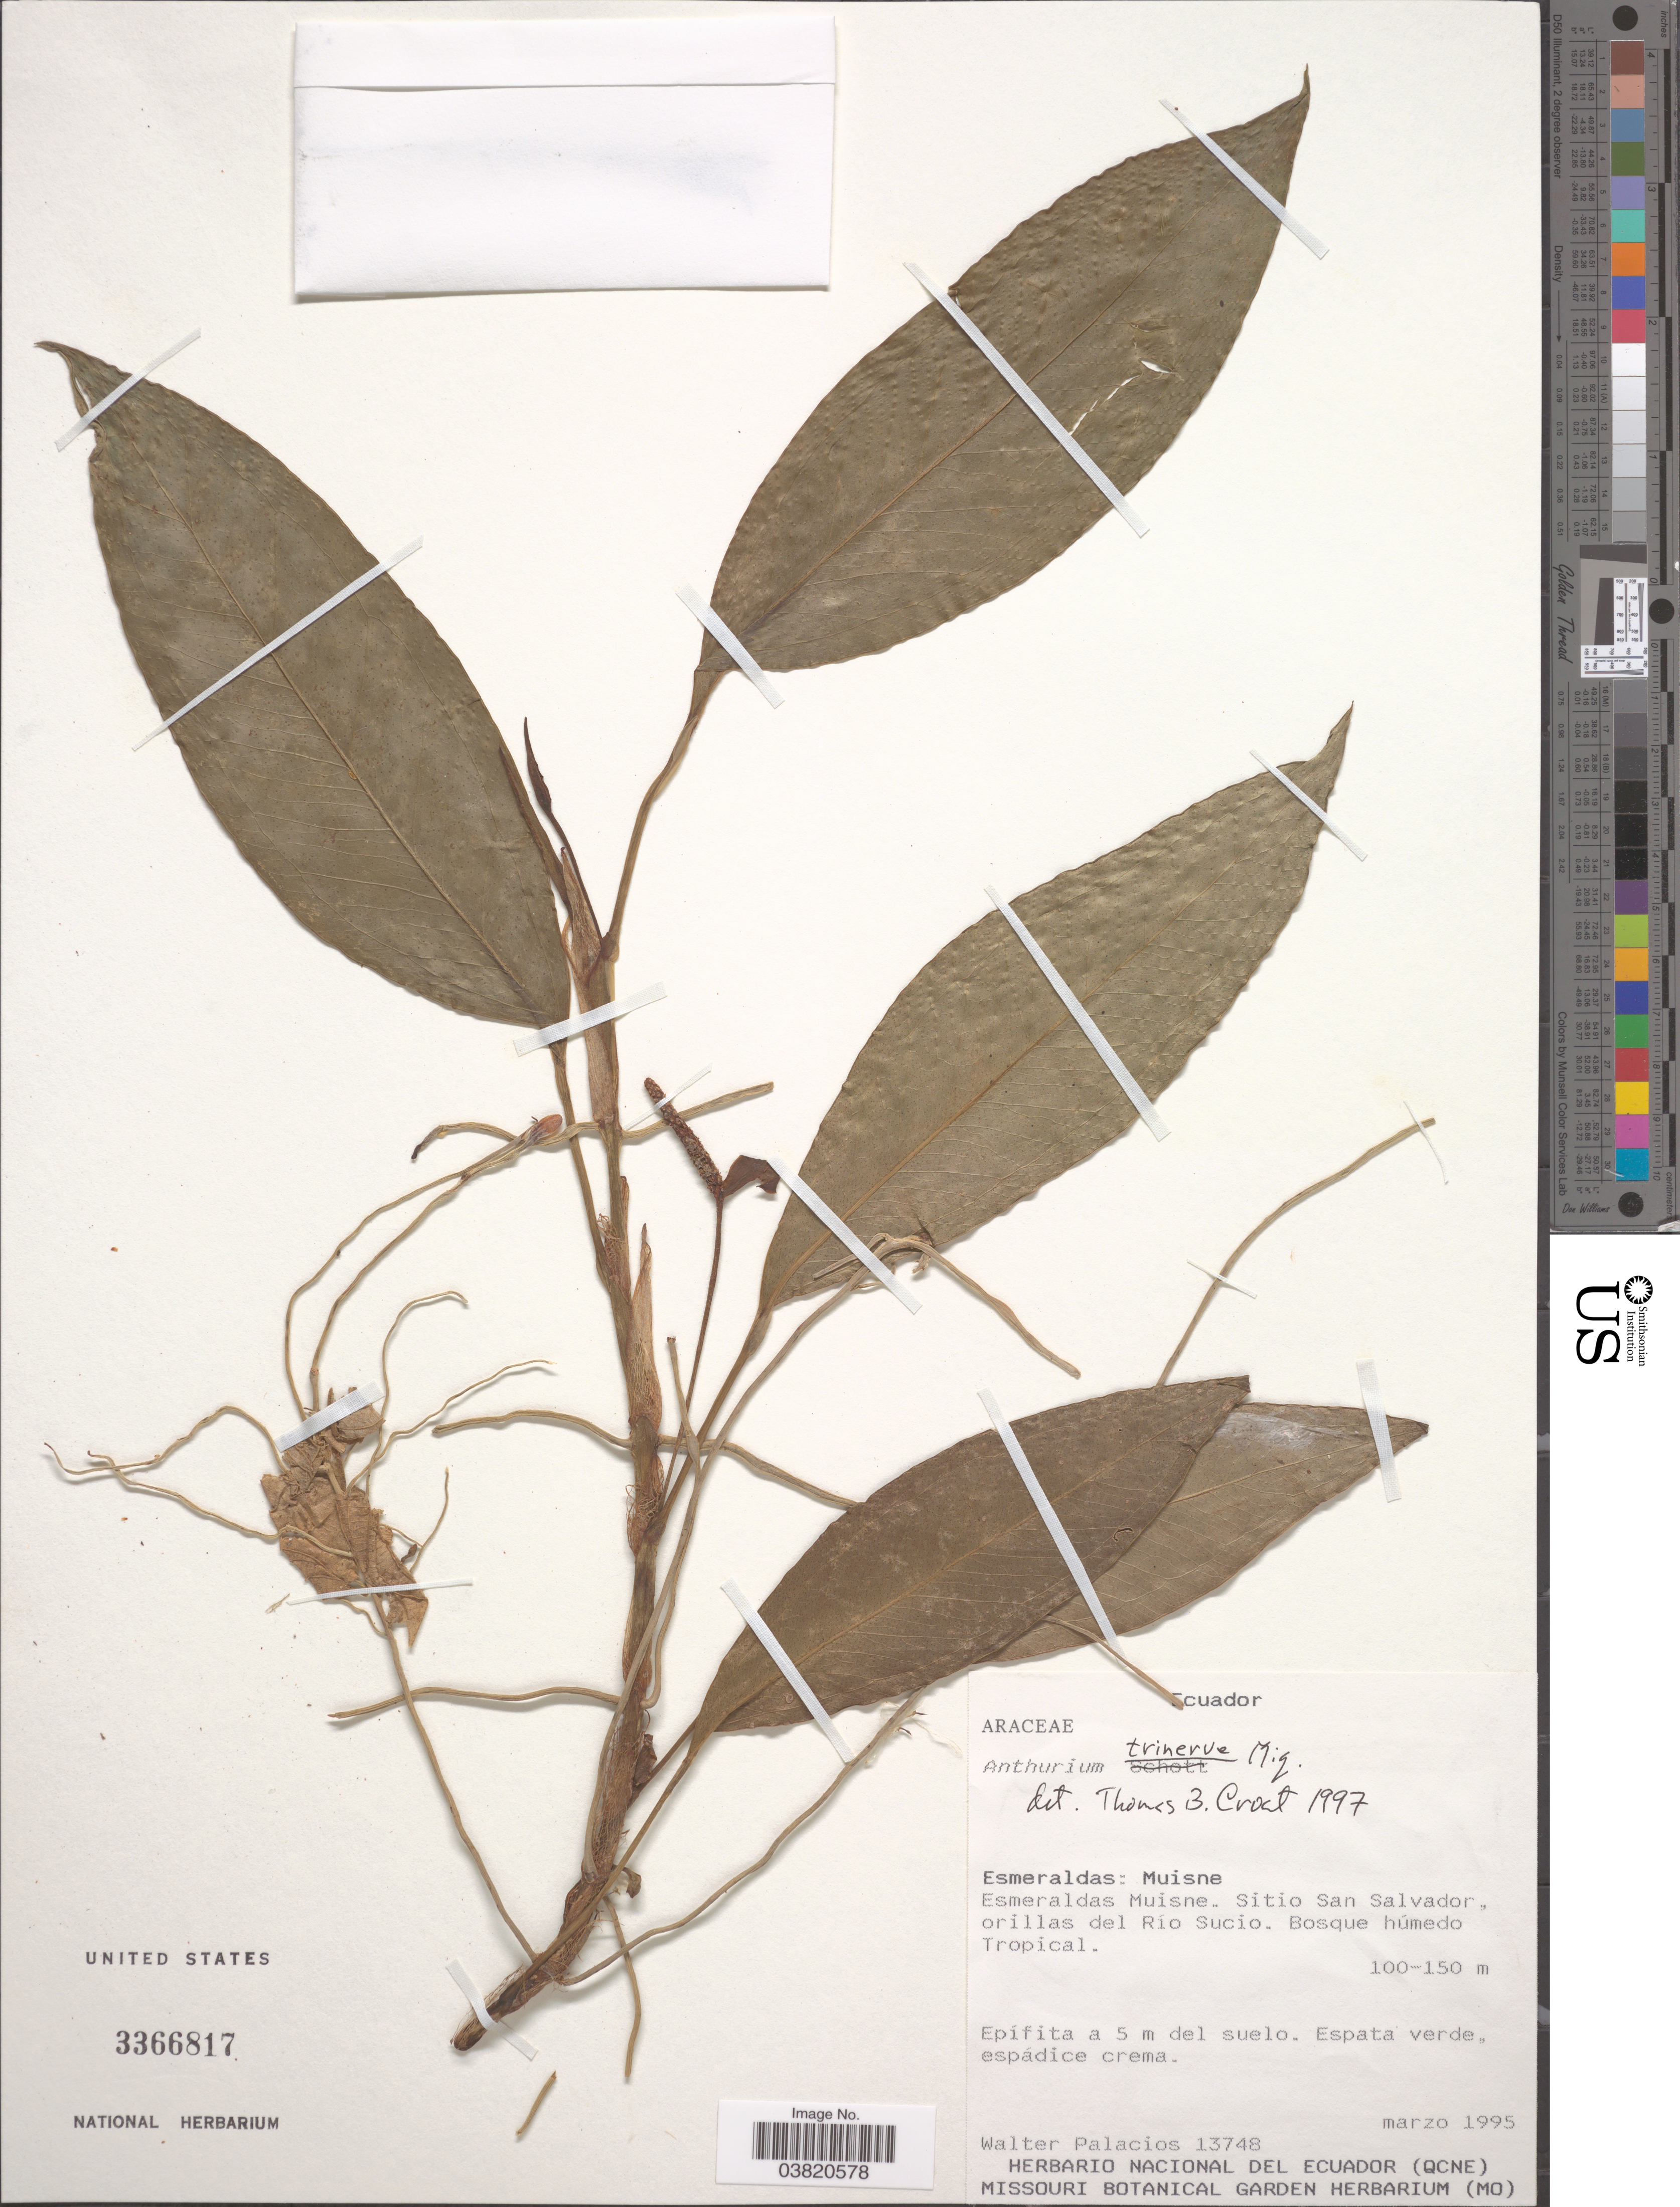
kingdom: Plantae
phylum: Tracheophyta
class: Liliopsida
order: Alismatales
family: Araceae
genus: Anthurium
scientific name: Anthurium trinerve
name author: Miq.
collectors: W. Palacios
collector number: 13748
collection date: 1995-03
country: Ecuador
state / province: Esmeraldas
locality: Muisne. Esmeraldas Muisne. Sitio San Salvador, orillas del Río Sucio.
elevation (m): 100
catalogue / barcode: US 3366817